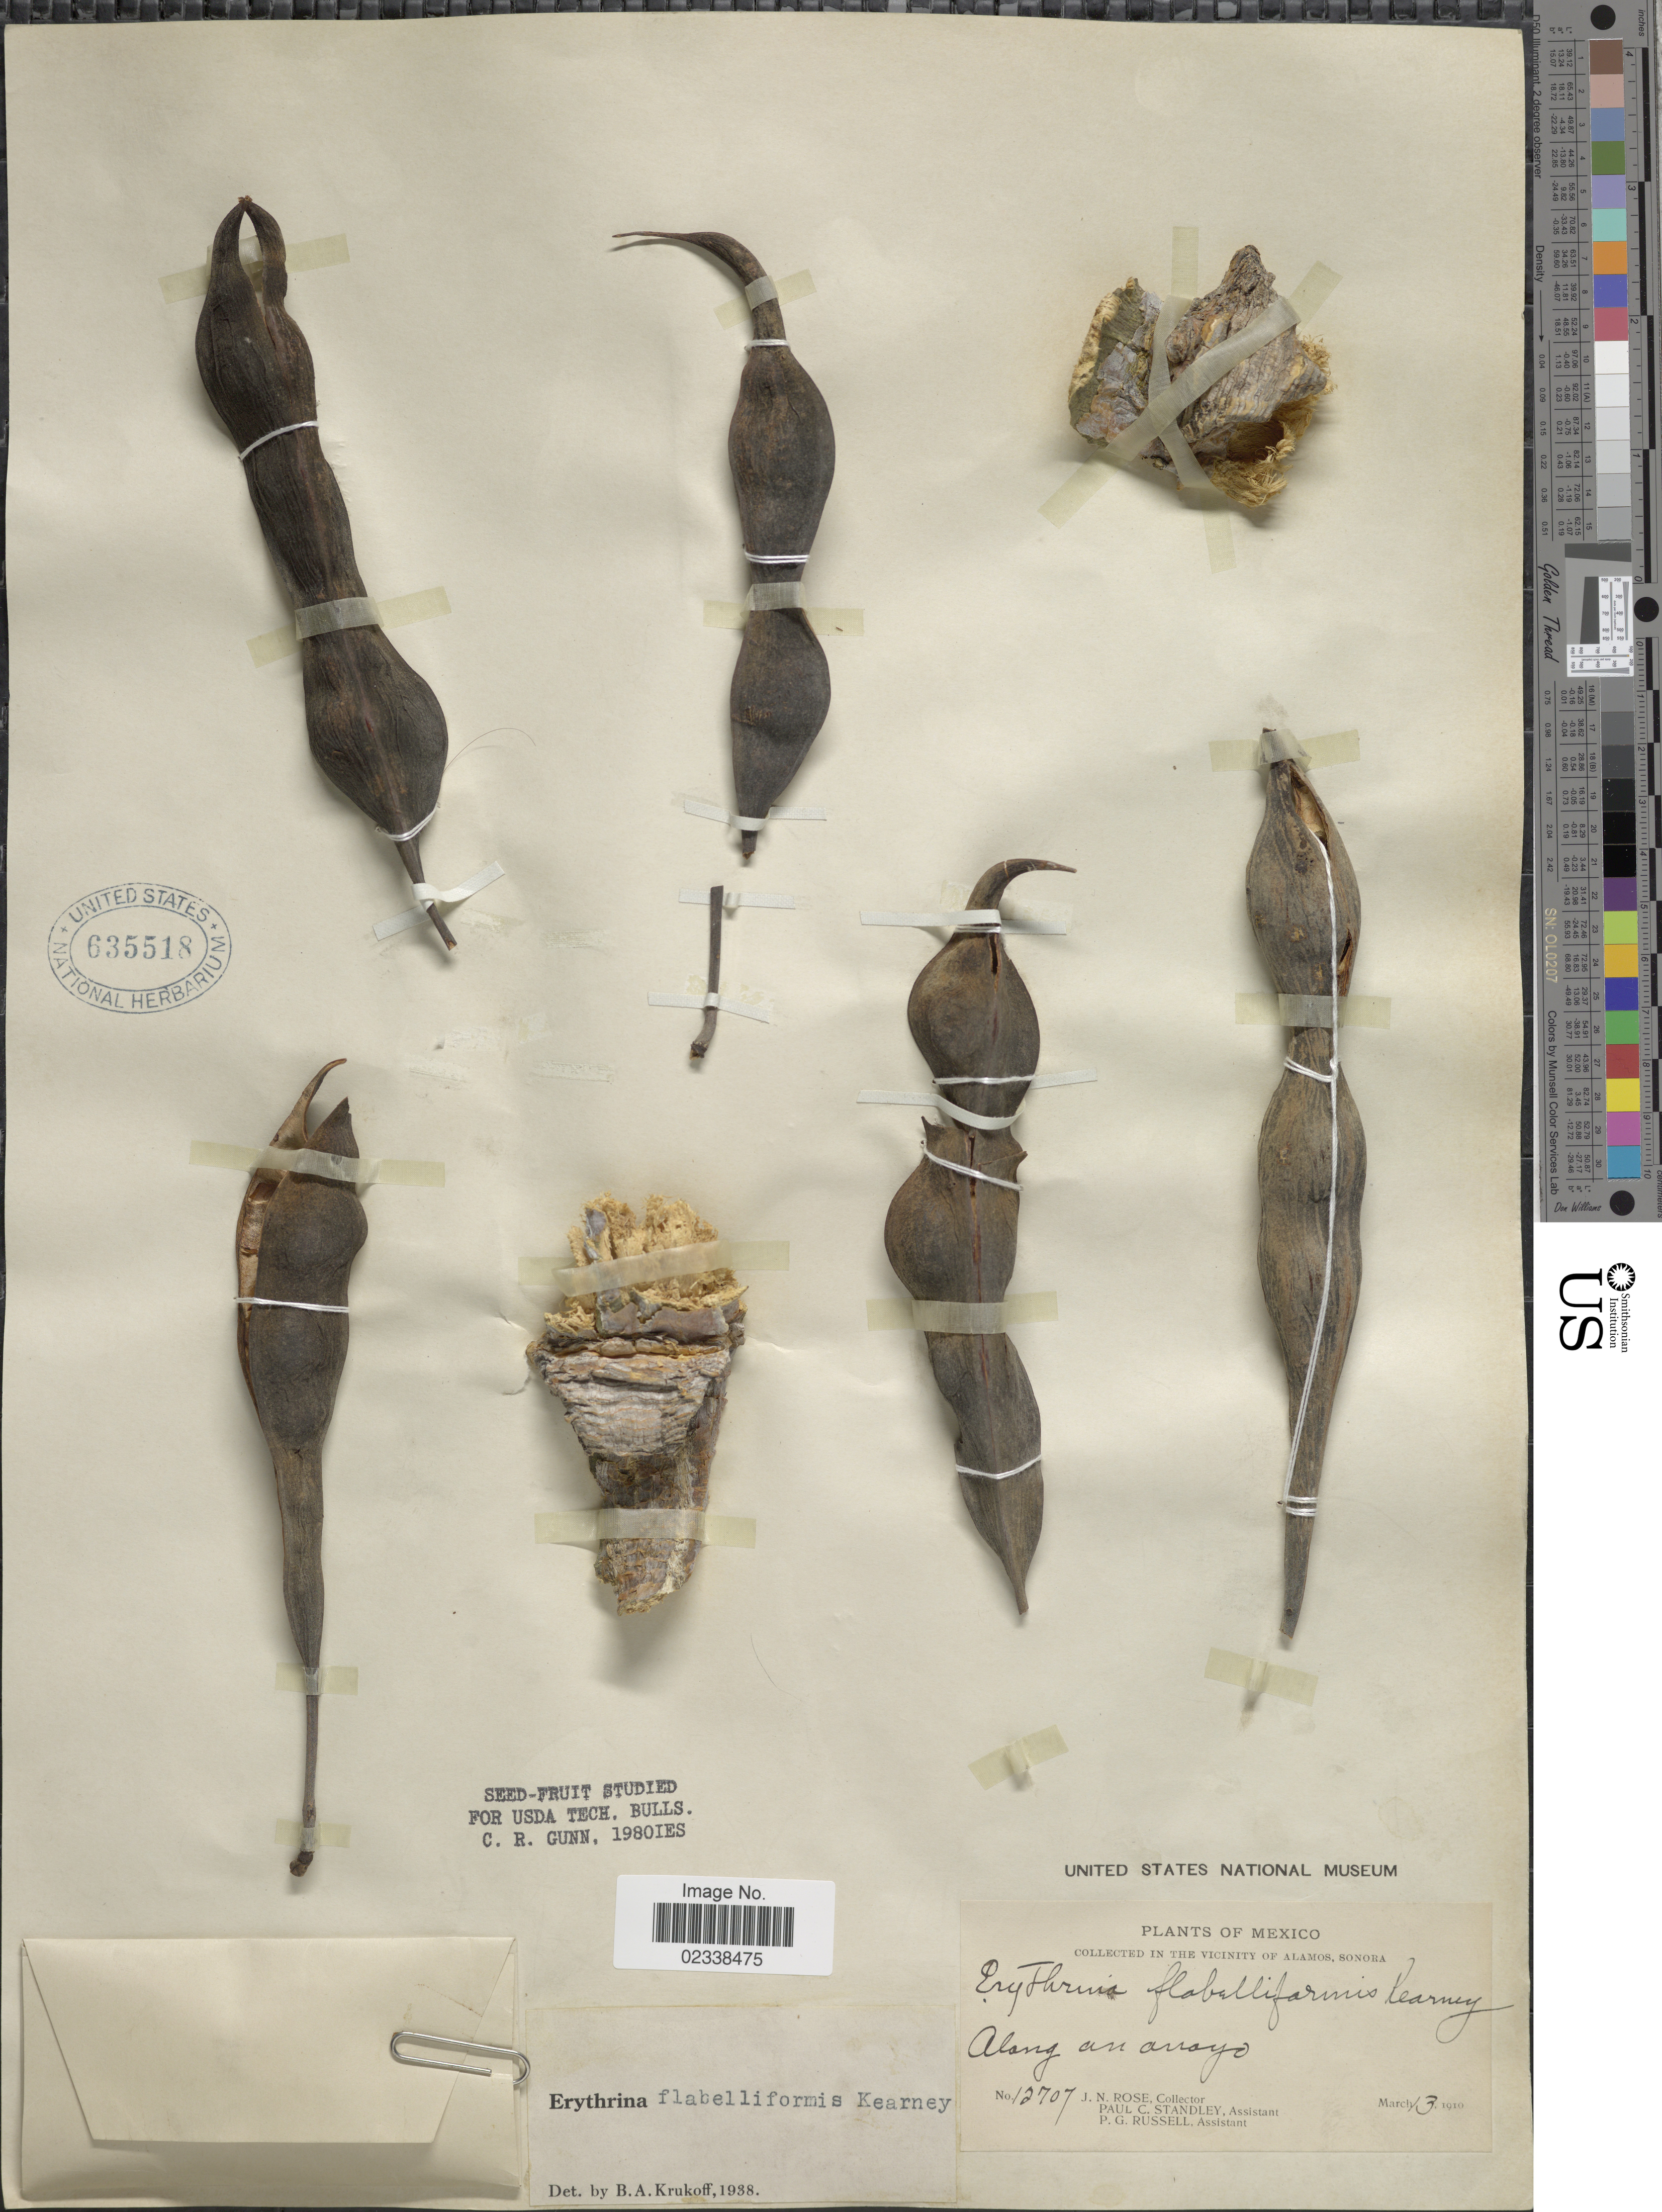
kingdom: Plantae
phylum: Tracheophyta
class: Magnoliopsida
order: Fabales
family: Fabaceae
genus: Erythrina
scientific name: Erythrina flabelliformis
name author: Kearney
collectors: J. N. Rose, P. C. Standley & P. G. Russell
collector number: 12707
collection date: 1910-03-13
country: Mexico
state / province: Sonora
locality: Vicinity of Alamos, along an arrayo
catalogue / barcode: US 635518